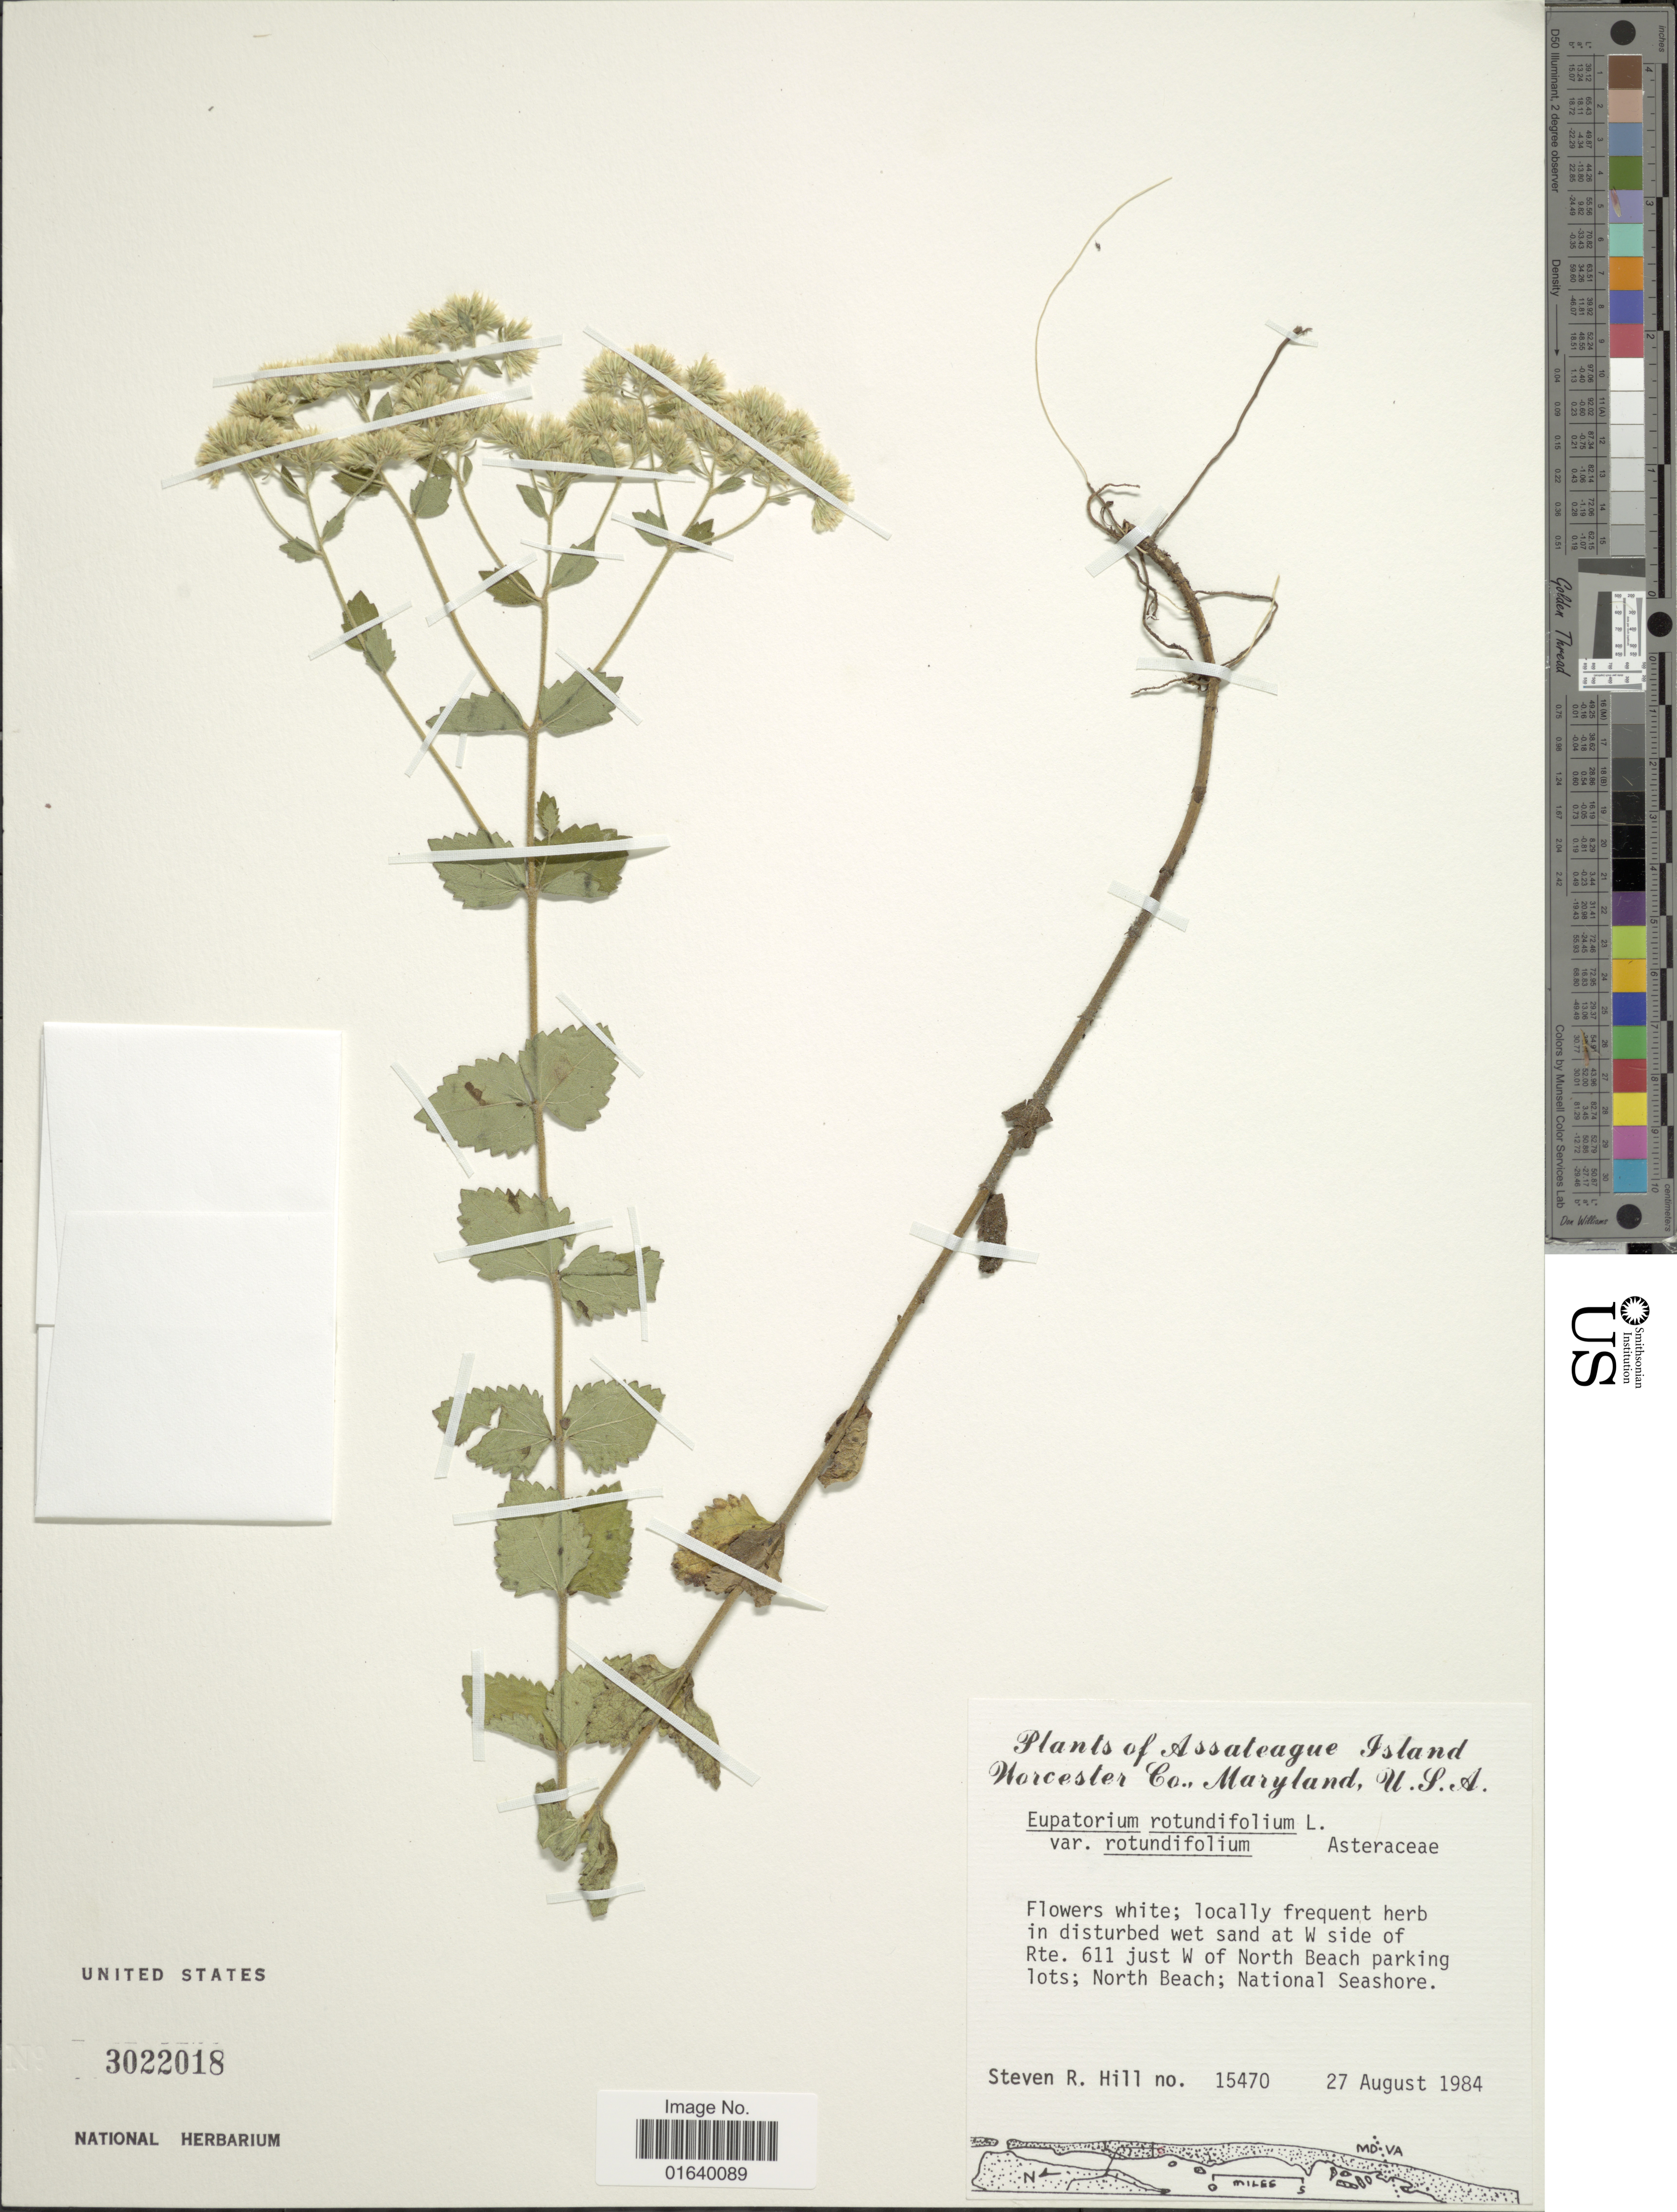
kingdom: Plantae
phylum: Tracheophyta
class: Magnoliopsida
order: Asterales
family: Asteraceae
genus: Eupatorium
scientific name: Eupatorium rotundifolium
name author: L.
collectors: S. R. Hill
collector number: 15470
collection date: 1984-08-27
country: United States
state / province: Maryland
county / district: Worcester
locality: Assateagua Island Worcester Co., in disturbed wet atW side of Rte. 611 just W of North Beach parking lots; North Beach; National Seashore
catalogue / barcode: US 3022018